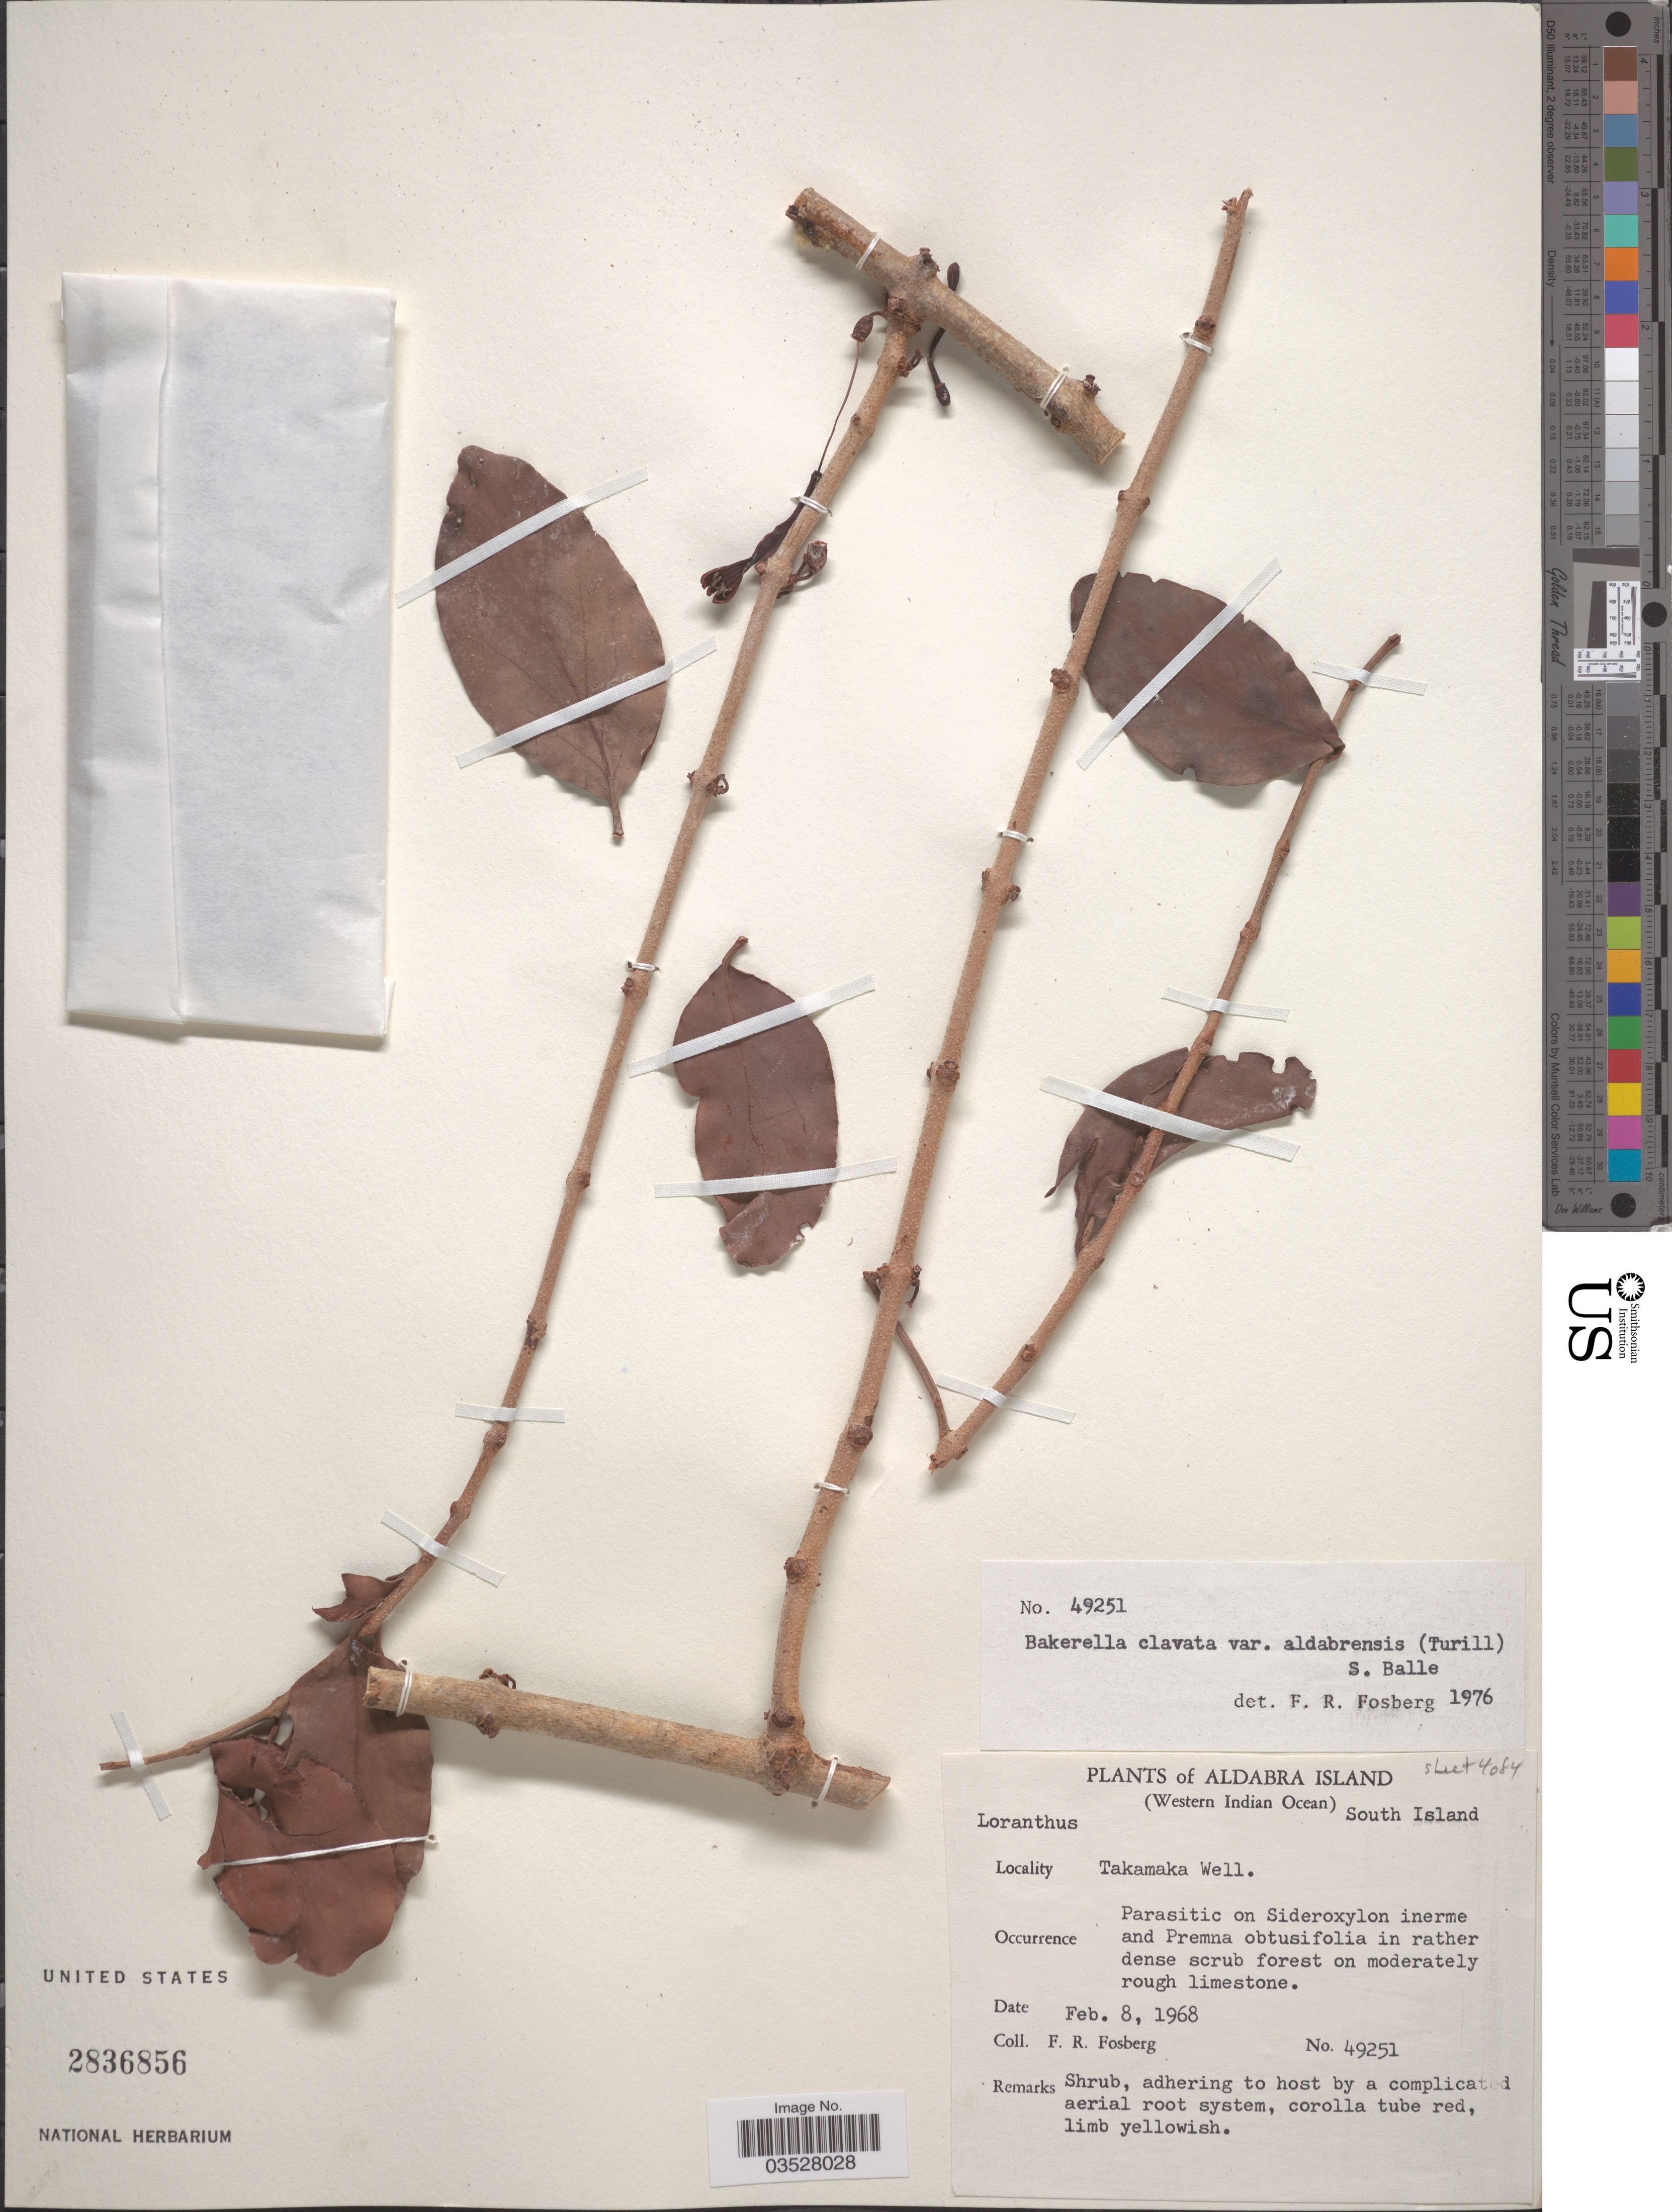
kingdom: Plantae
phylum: Tracheophyta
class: Magnoliopsida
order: Santalales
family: Loranthaceae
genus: Bakerella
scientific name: Bakerella clavata var. aldabrensis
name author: (Turrill) Balle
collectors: F. R. Fosberg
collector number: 49251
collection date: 1968-02-08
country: Seychelles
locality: Aldabra Island (Western Indian Ocean) South Island. Takamaka Well.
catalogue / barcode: US 2836856